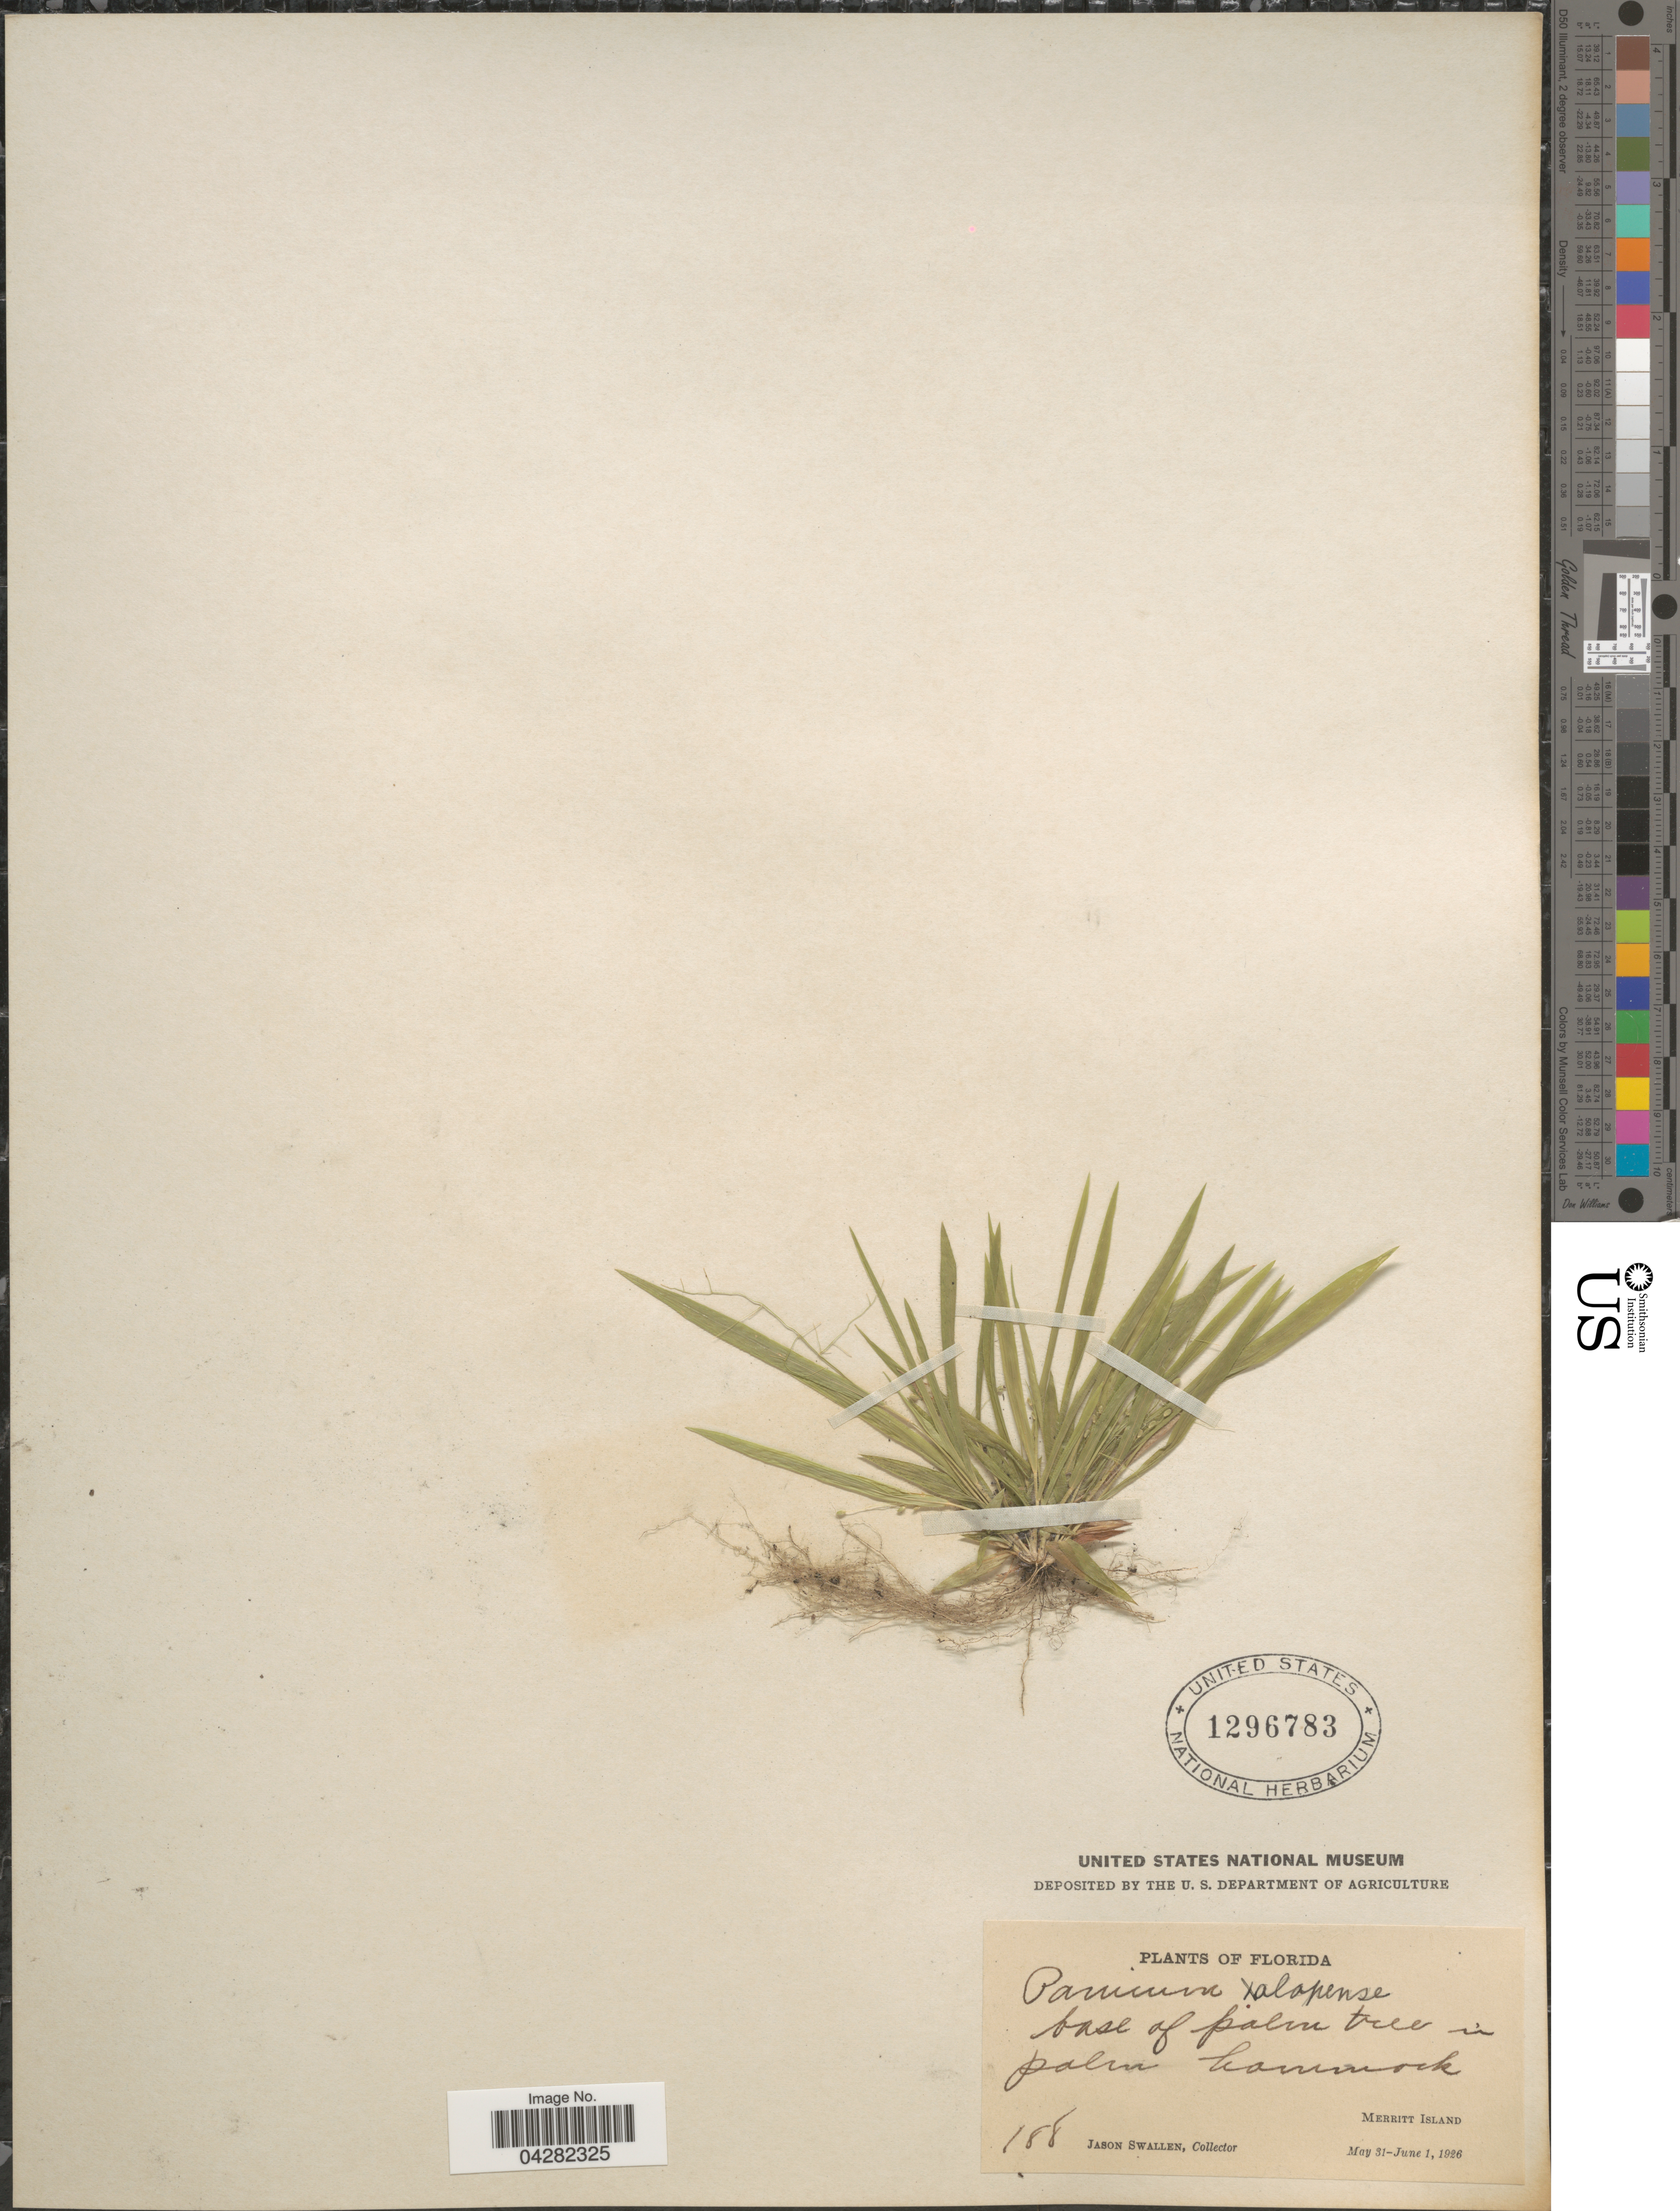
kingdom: Plantae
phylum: Tracheophyta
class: Liliopsida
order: Poales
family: Poaceae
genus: Dichanthelium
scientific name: Dichanthelium laxiflorum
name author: (Lam.) Gould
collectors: J. R. Swallen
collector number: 188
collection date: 1926-05-31/1926-06-01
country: United States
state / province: Florida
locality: Base of palmtree in palm hammock. Merritt Island.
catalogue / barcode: US 1296783